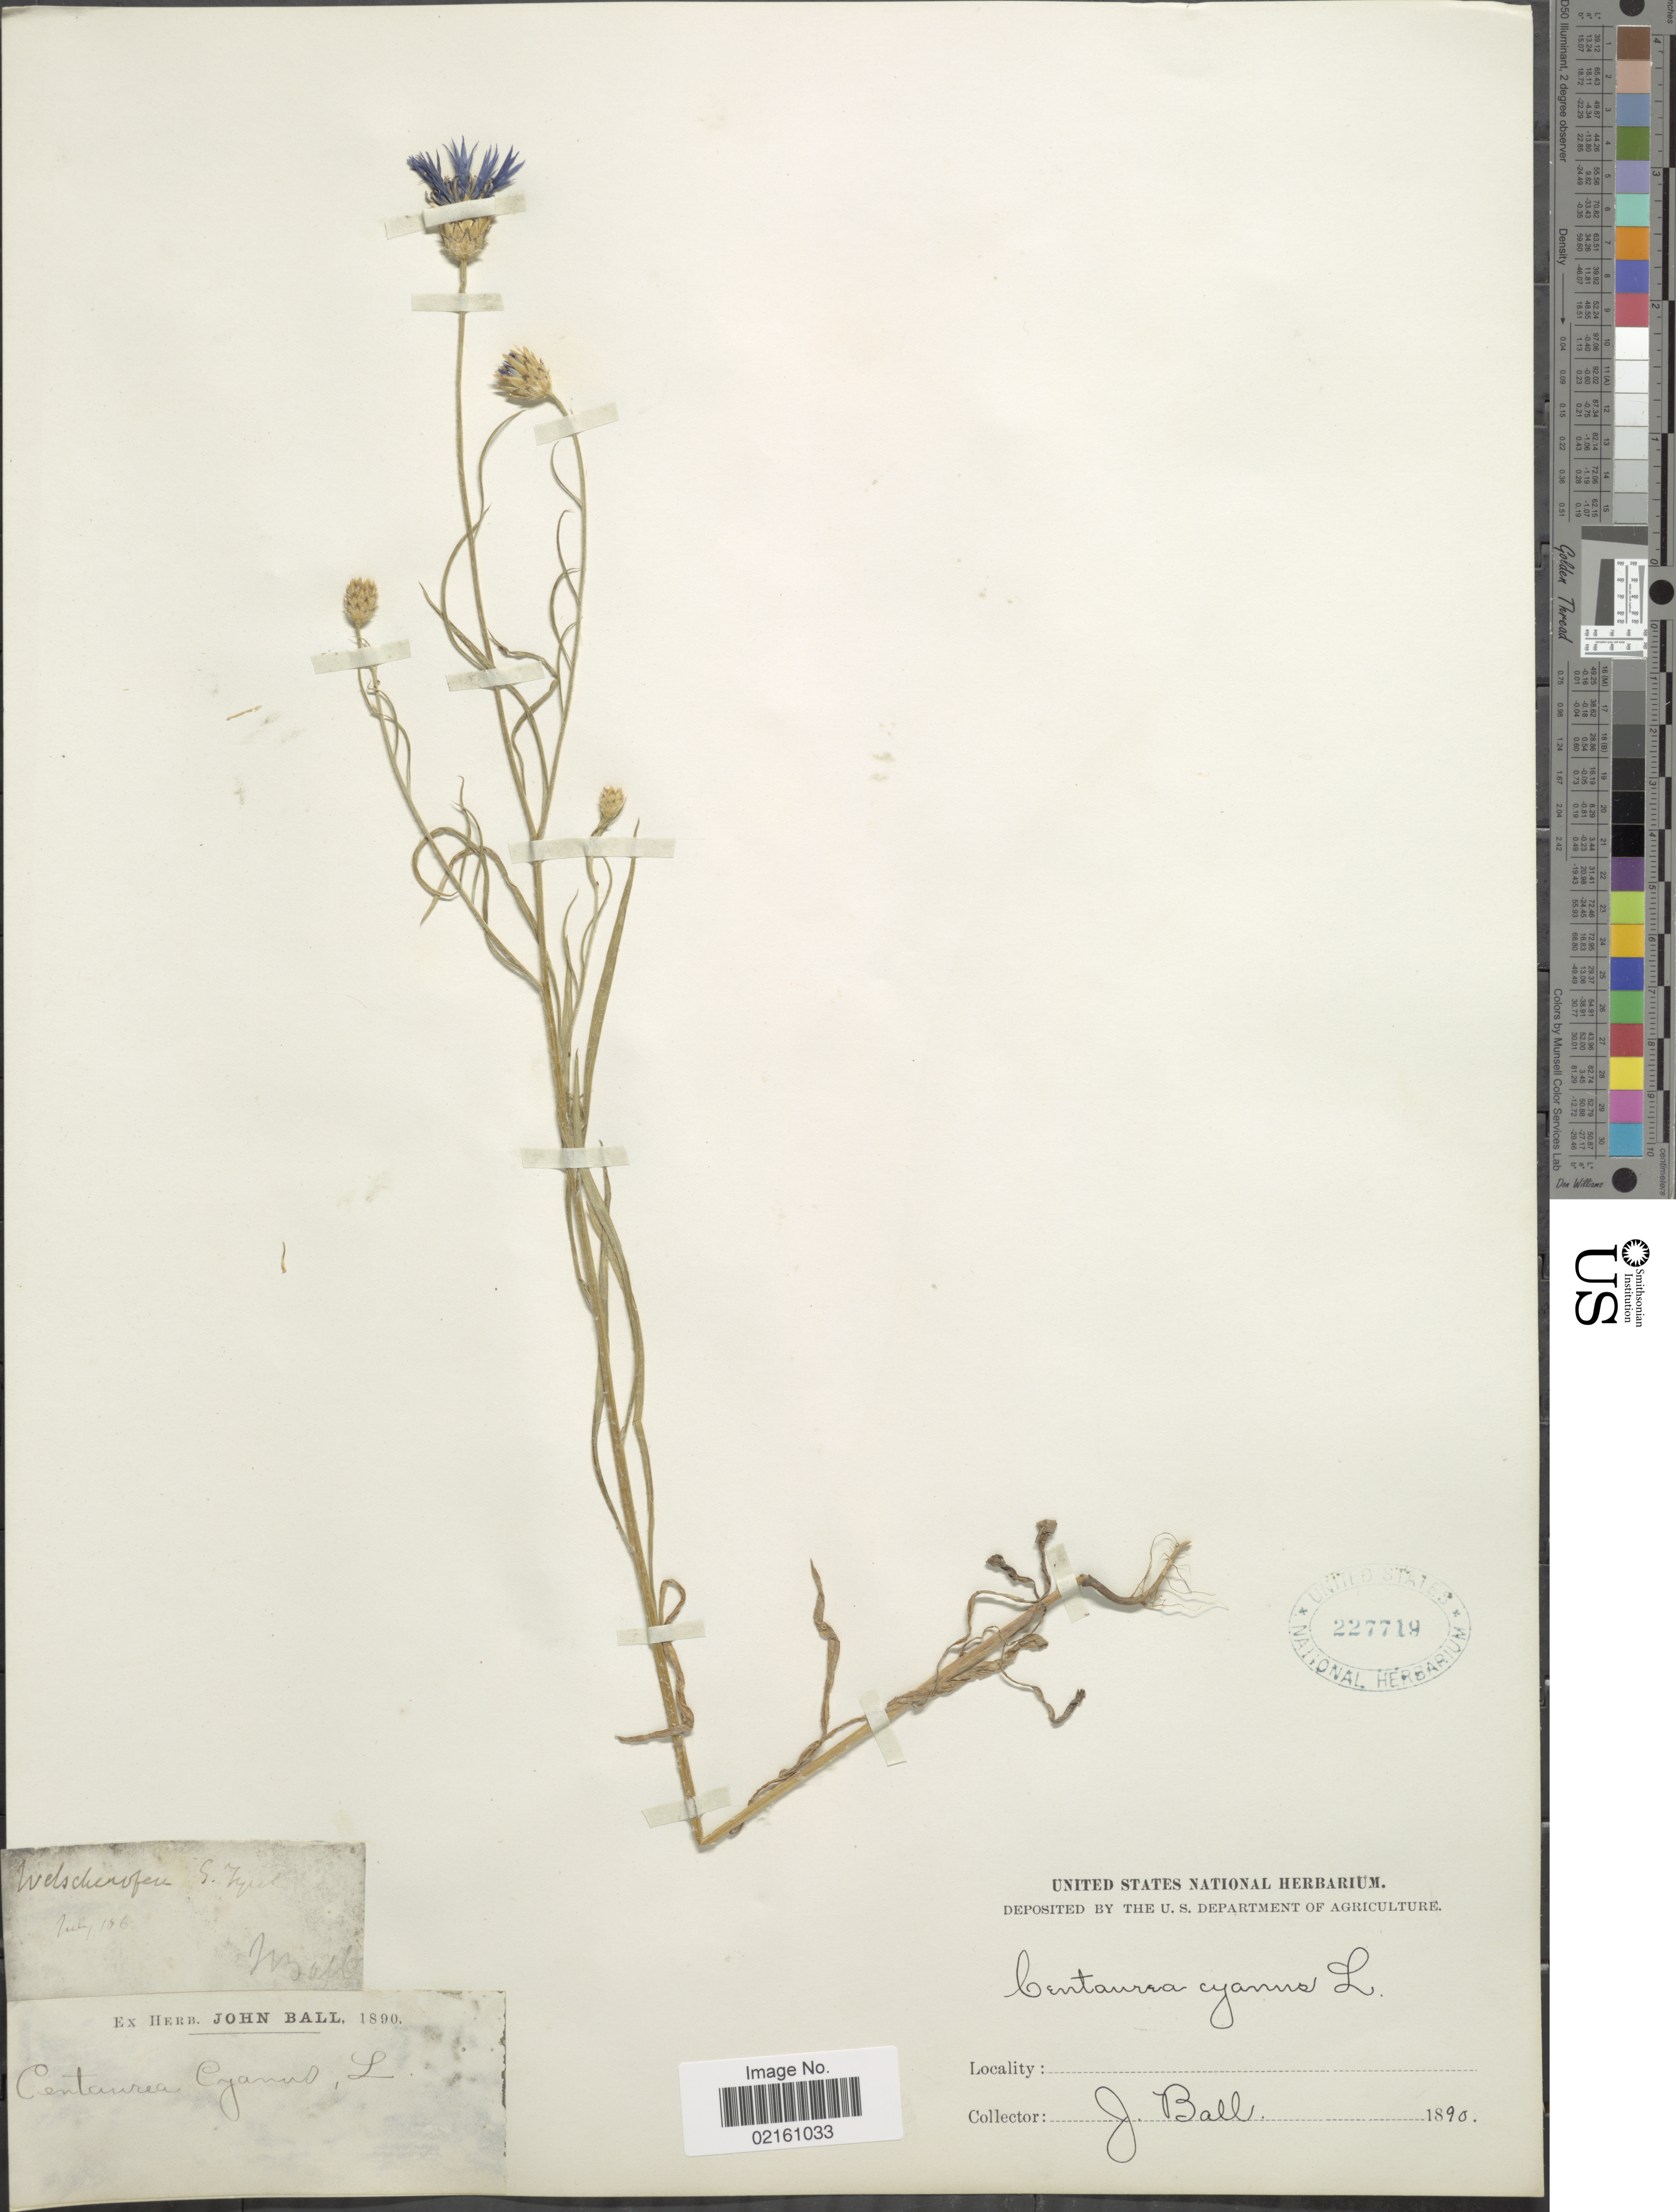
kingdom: Plantae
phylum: Tracheophyta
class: Magnoliopsida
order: Asterales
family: Asteraceae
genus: Centaurea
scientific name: Centaurea cyanus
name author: L.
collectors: J. Ball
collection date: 1890-07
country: Italy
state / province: Trentino-Alto Adige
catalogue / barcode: US 227719